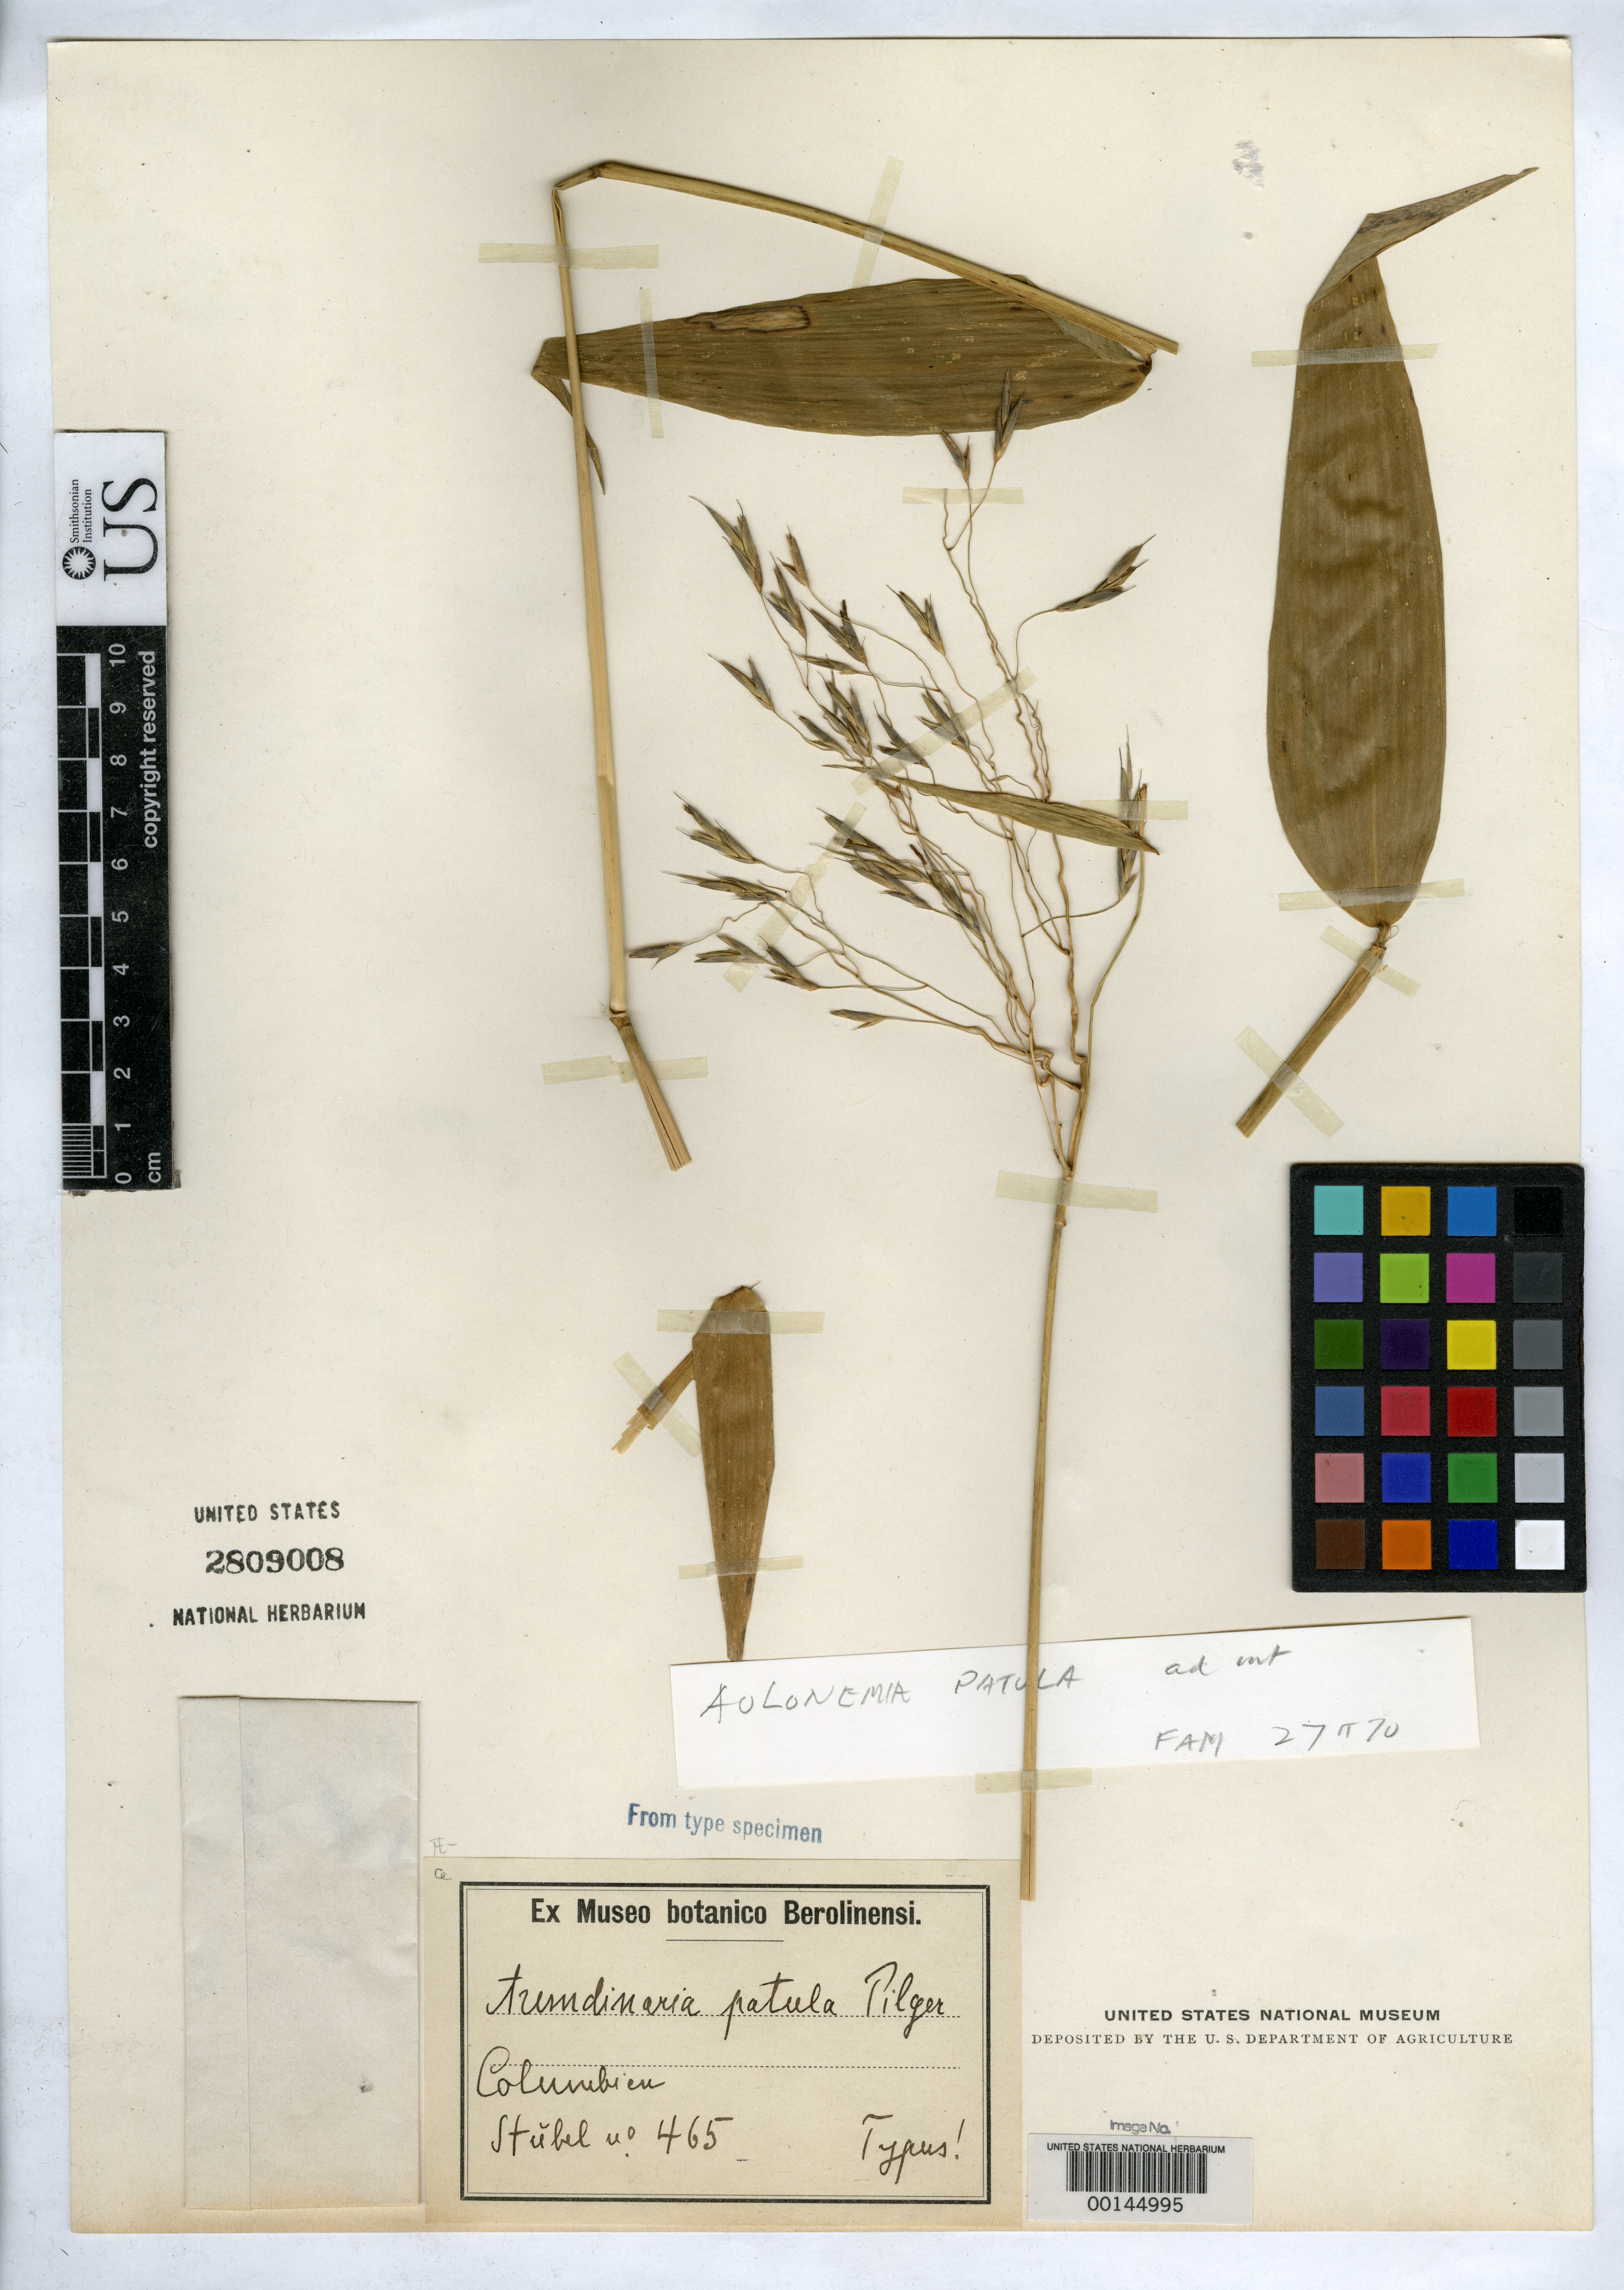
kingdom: Plantae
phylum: Tracheophyta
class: Liliopsida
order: Poales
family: Poaceae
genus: Arundinaria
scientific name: Arundinaria patula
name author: Pilg.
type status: Type Collection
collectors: A. Stübel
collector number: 465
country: Colombia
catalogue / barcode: US 2809008